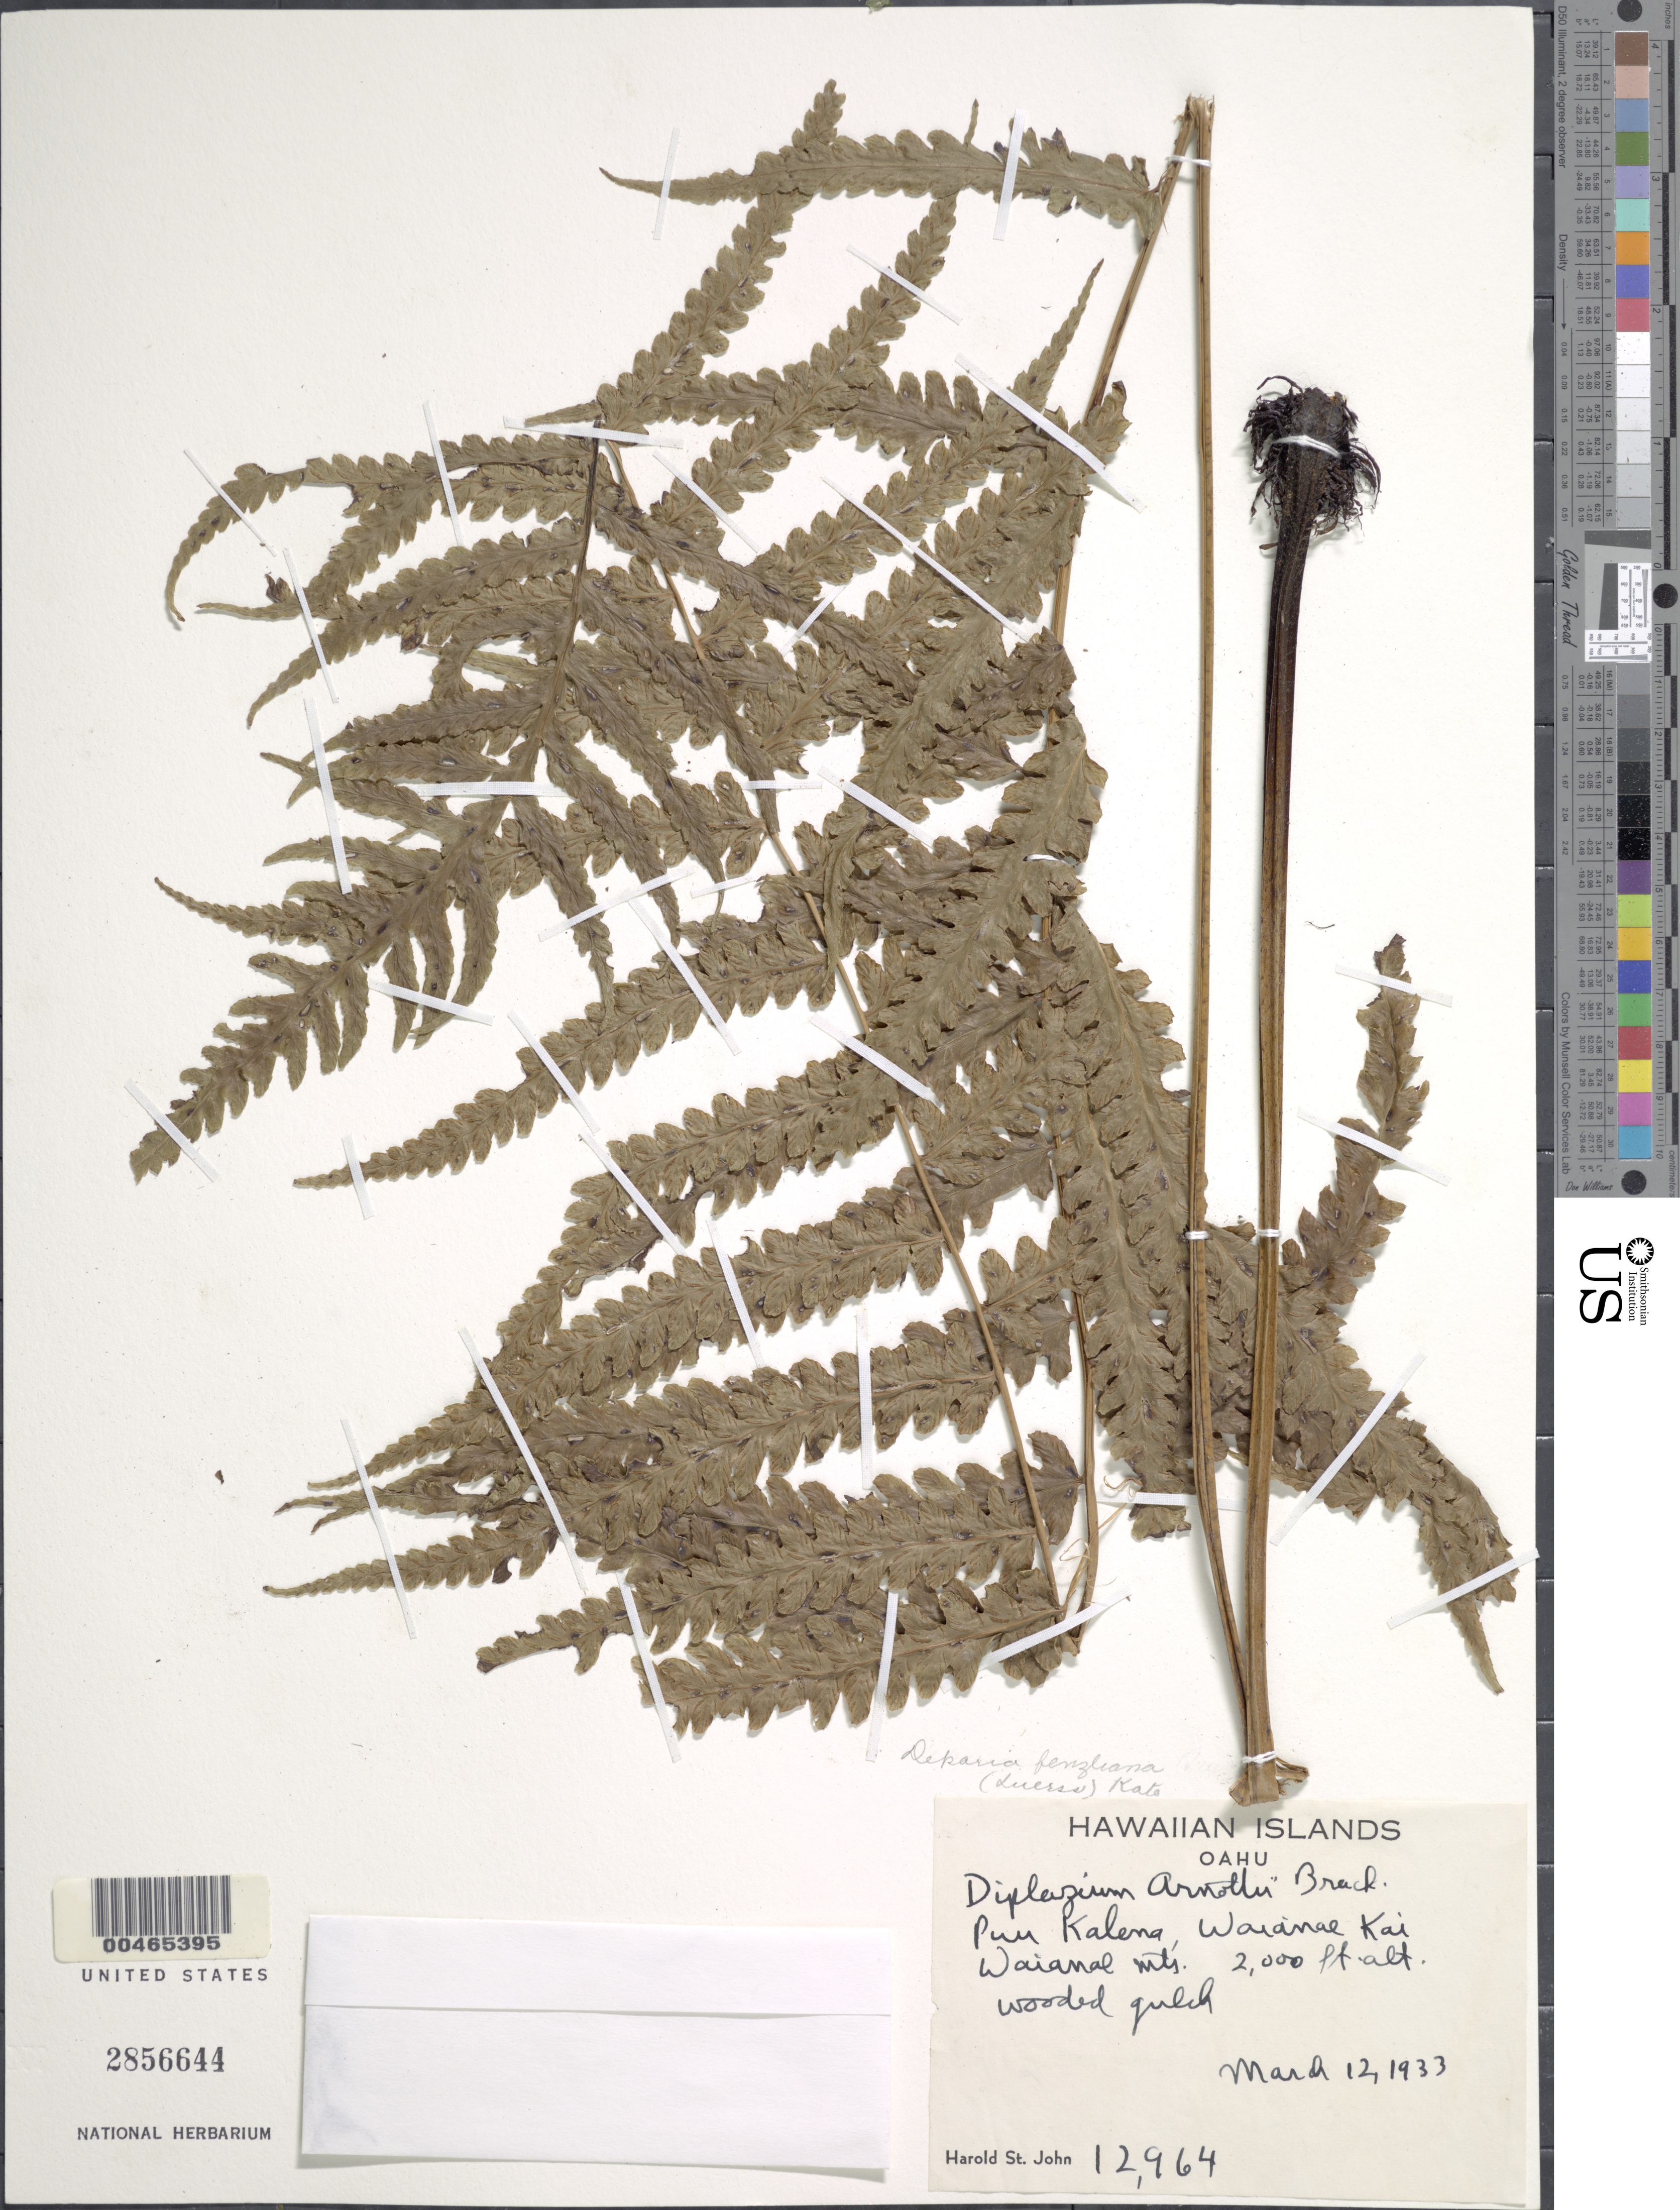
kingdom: Plantae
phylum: Tracheophyta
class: Polypodiopsida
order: Polypodiales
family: Athyriaceae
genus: Deparia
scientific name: Deparia fenzliana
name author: (Luerss.) M. Kato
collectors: H. St. John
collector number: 12964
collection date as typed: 12 Mar 1933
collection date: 1933-03-12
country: United States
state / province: Hawaii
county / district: Honolulu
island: Oahu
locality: Puu Kalena, Waianae Kai, Waianae Mountains, Oahu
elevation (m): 610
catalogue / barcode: US 2856644